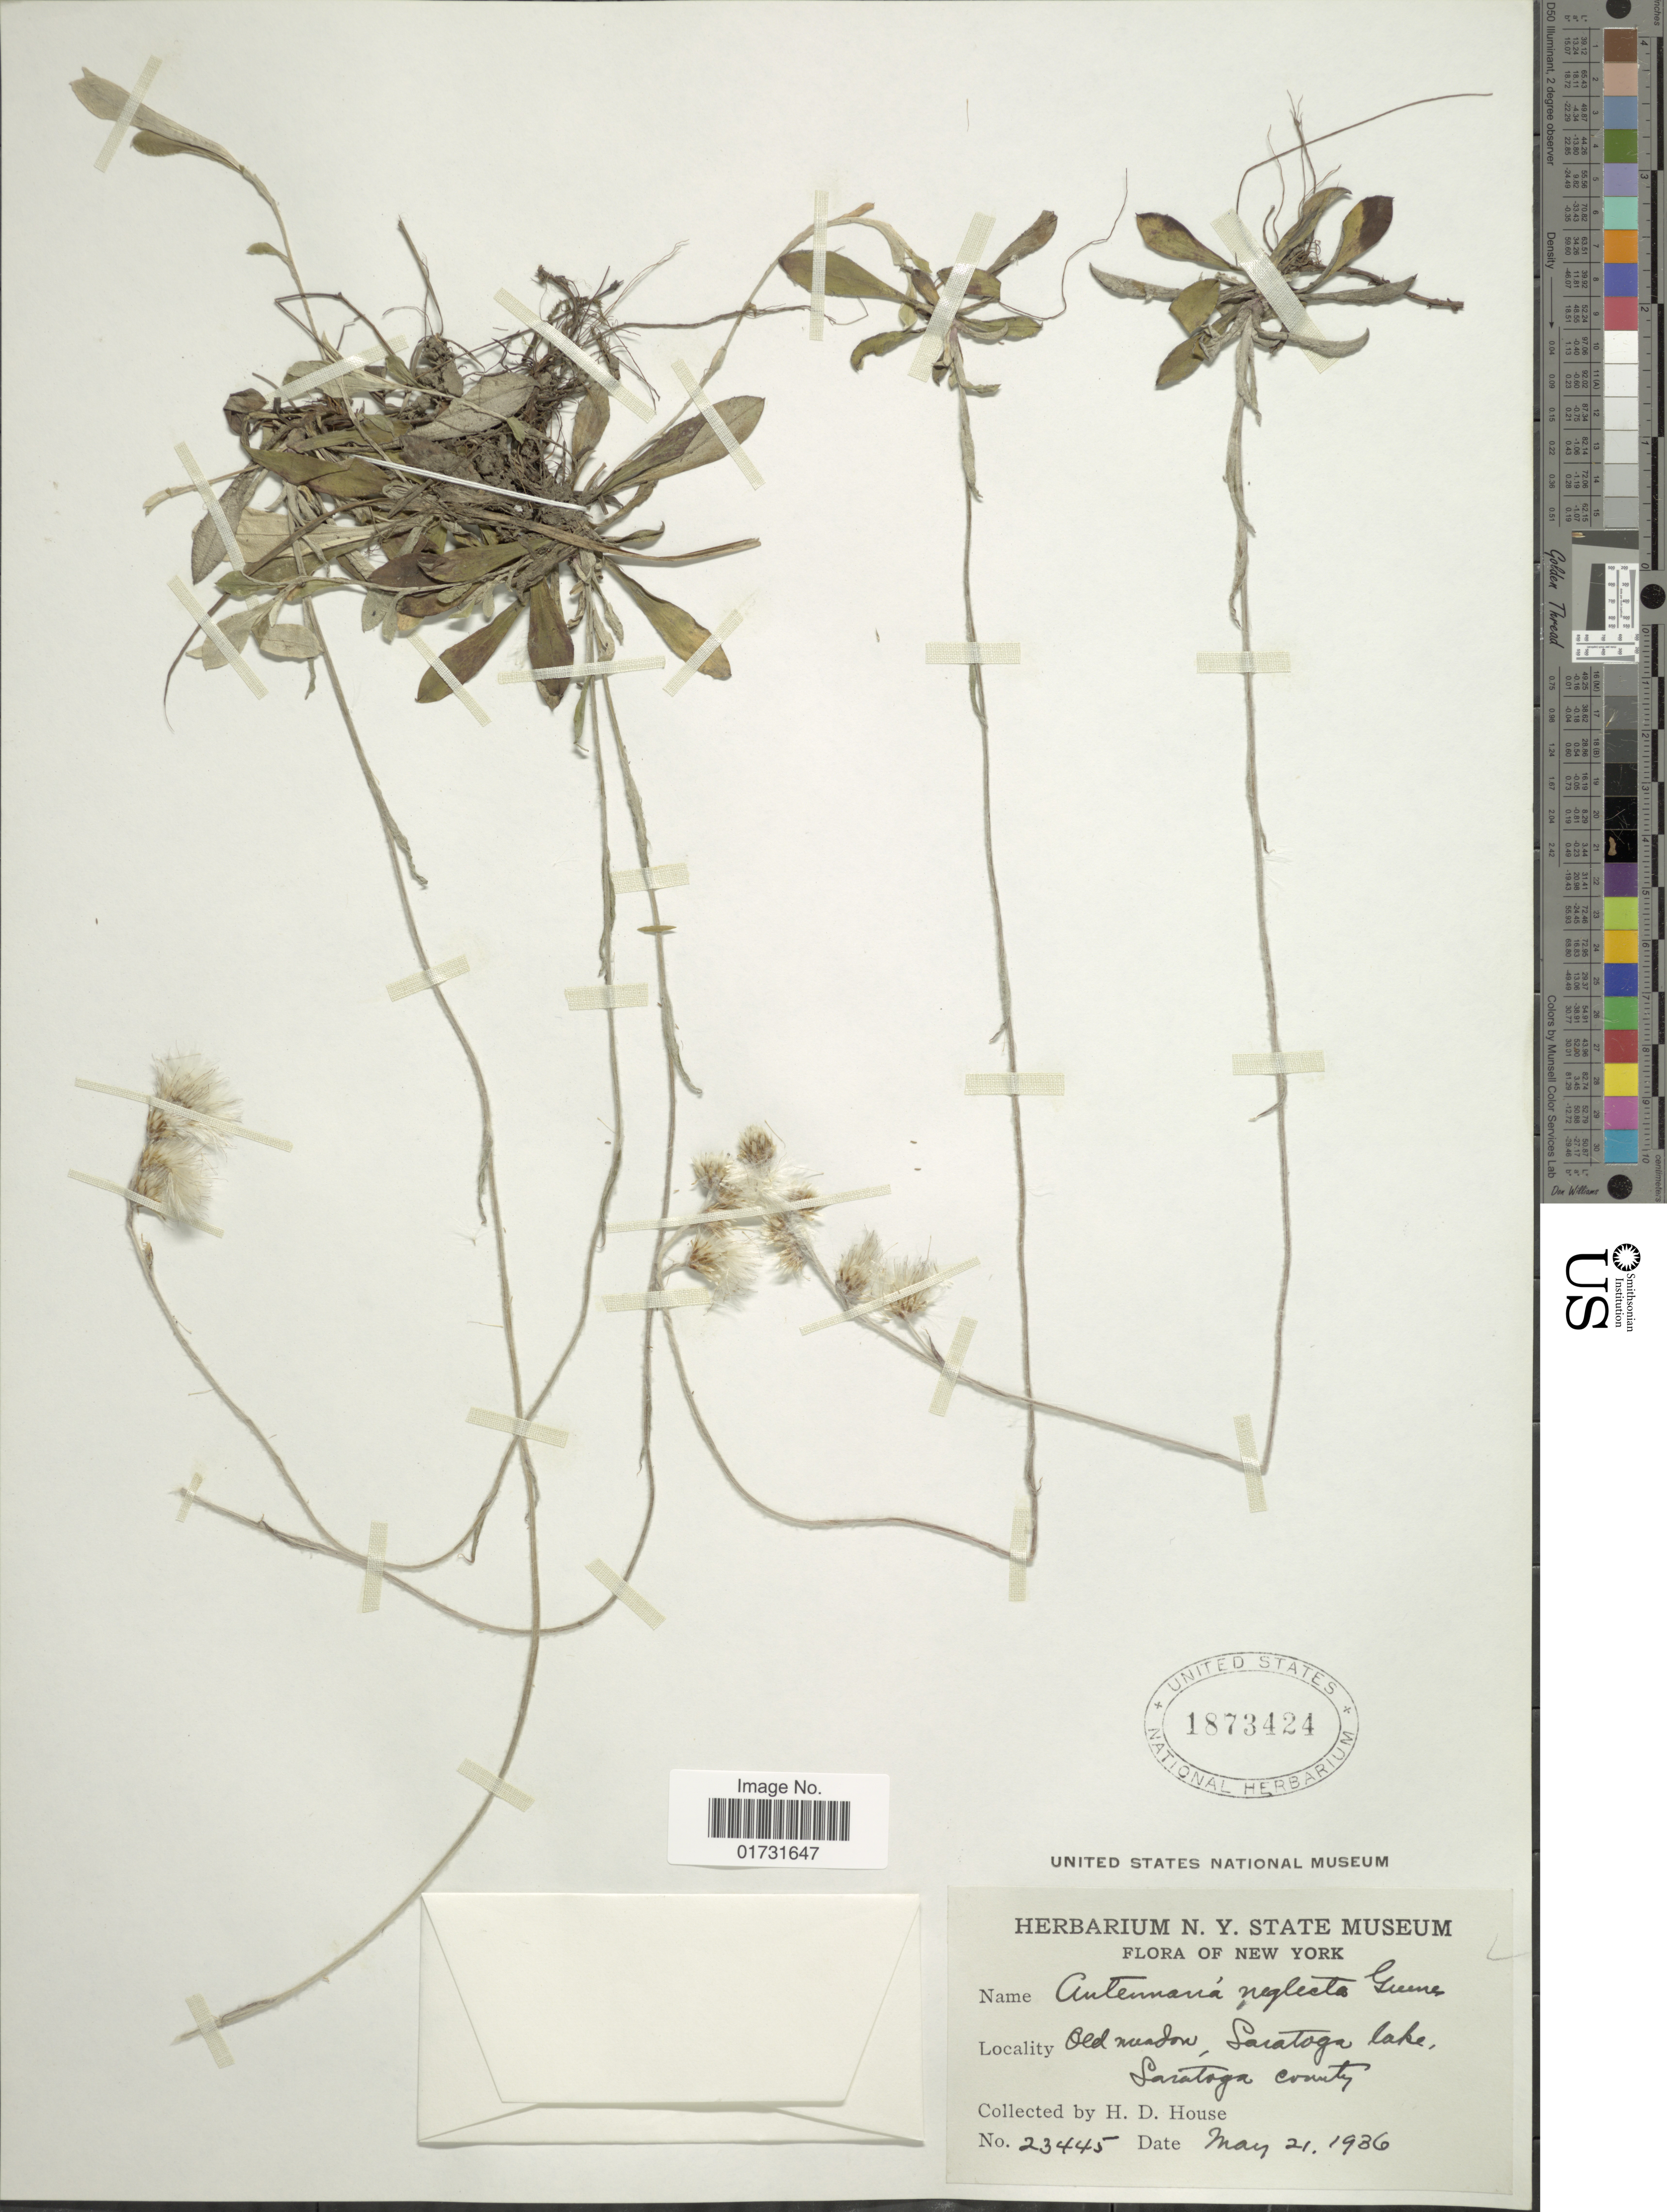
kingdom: Plantae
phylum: Tracheophyta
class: Magnoliopsida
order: Asterales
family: Asteraceae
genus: Antennaria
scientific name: Antennaria neglecta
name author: Greene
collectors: H. D. House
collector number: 23445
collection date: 1936-05-21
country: United States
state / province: New York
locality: Old meadow, Saratoga lake, Saratoga County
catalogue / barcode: US 1873424